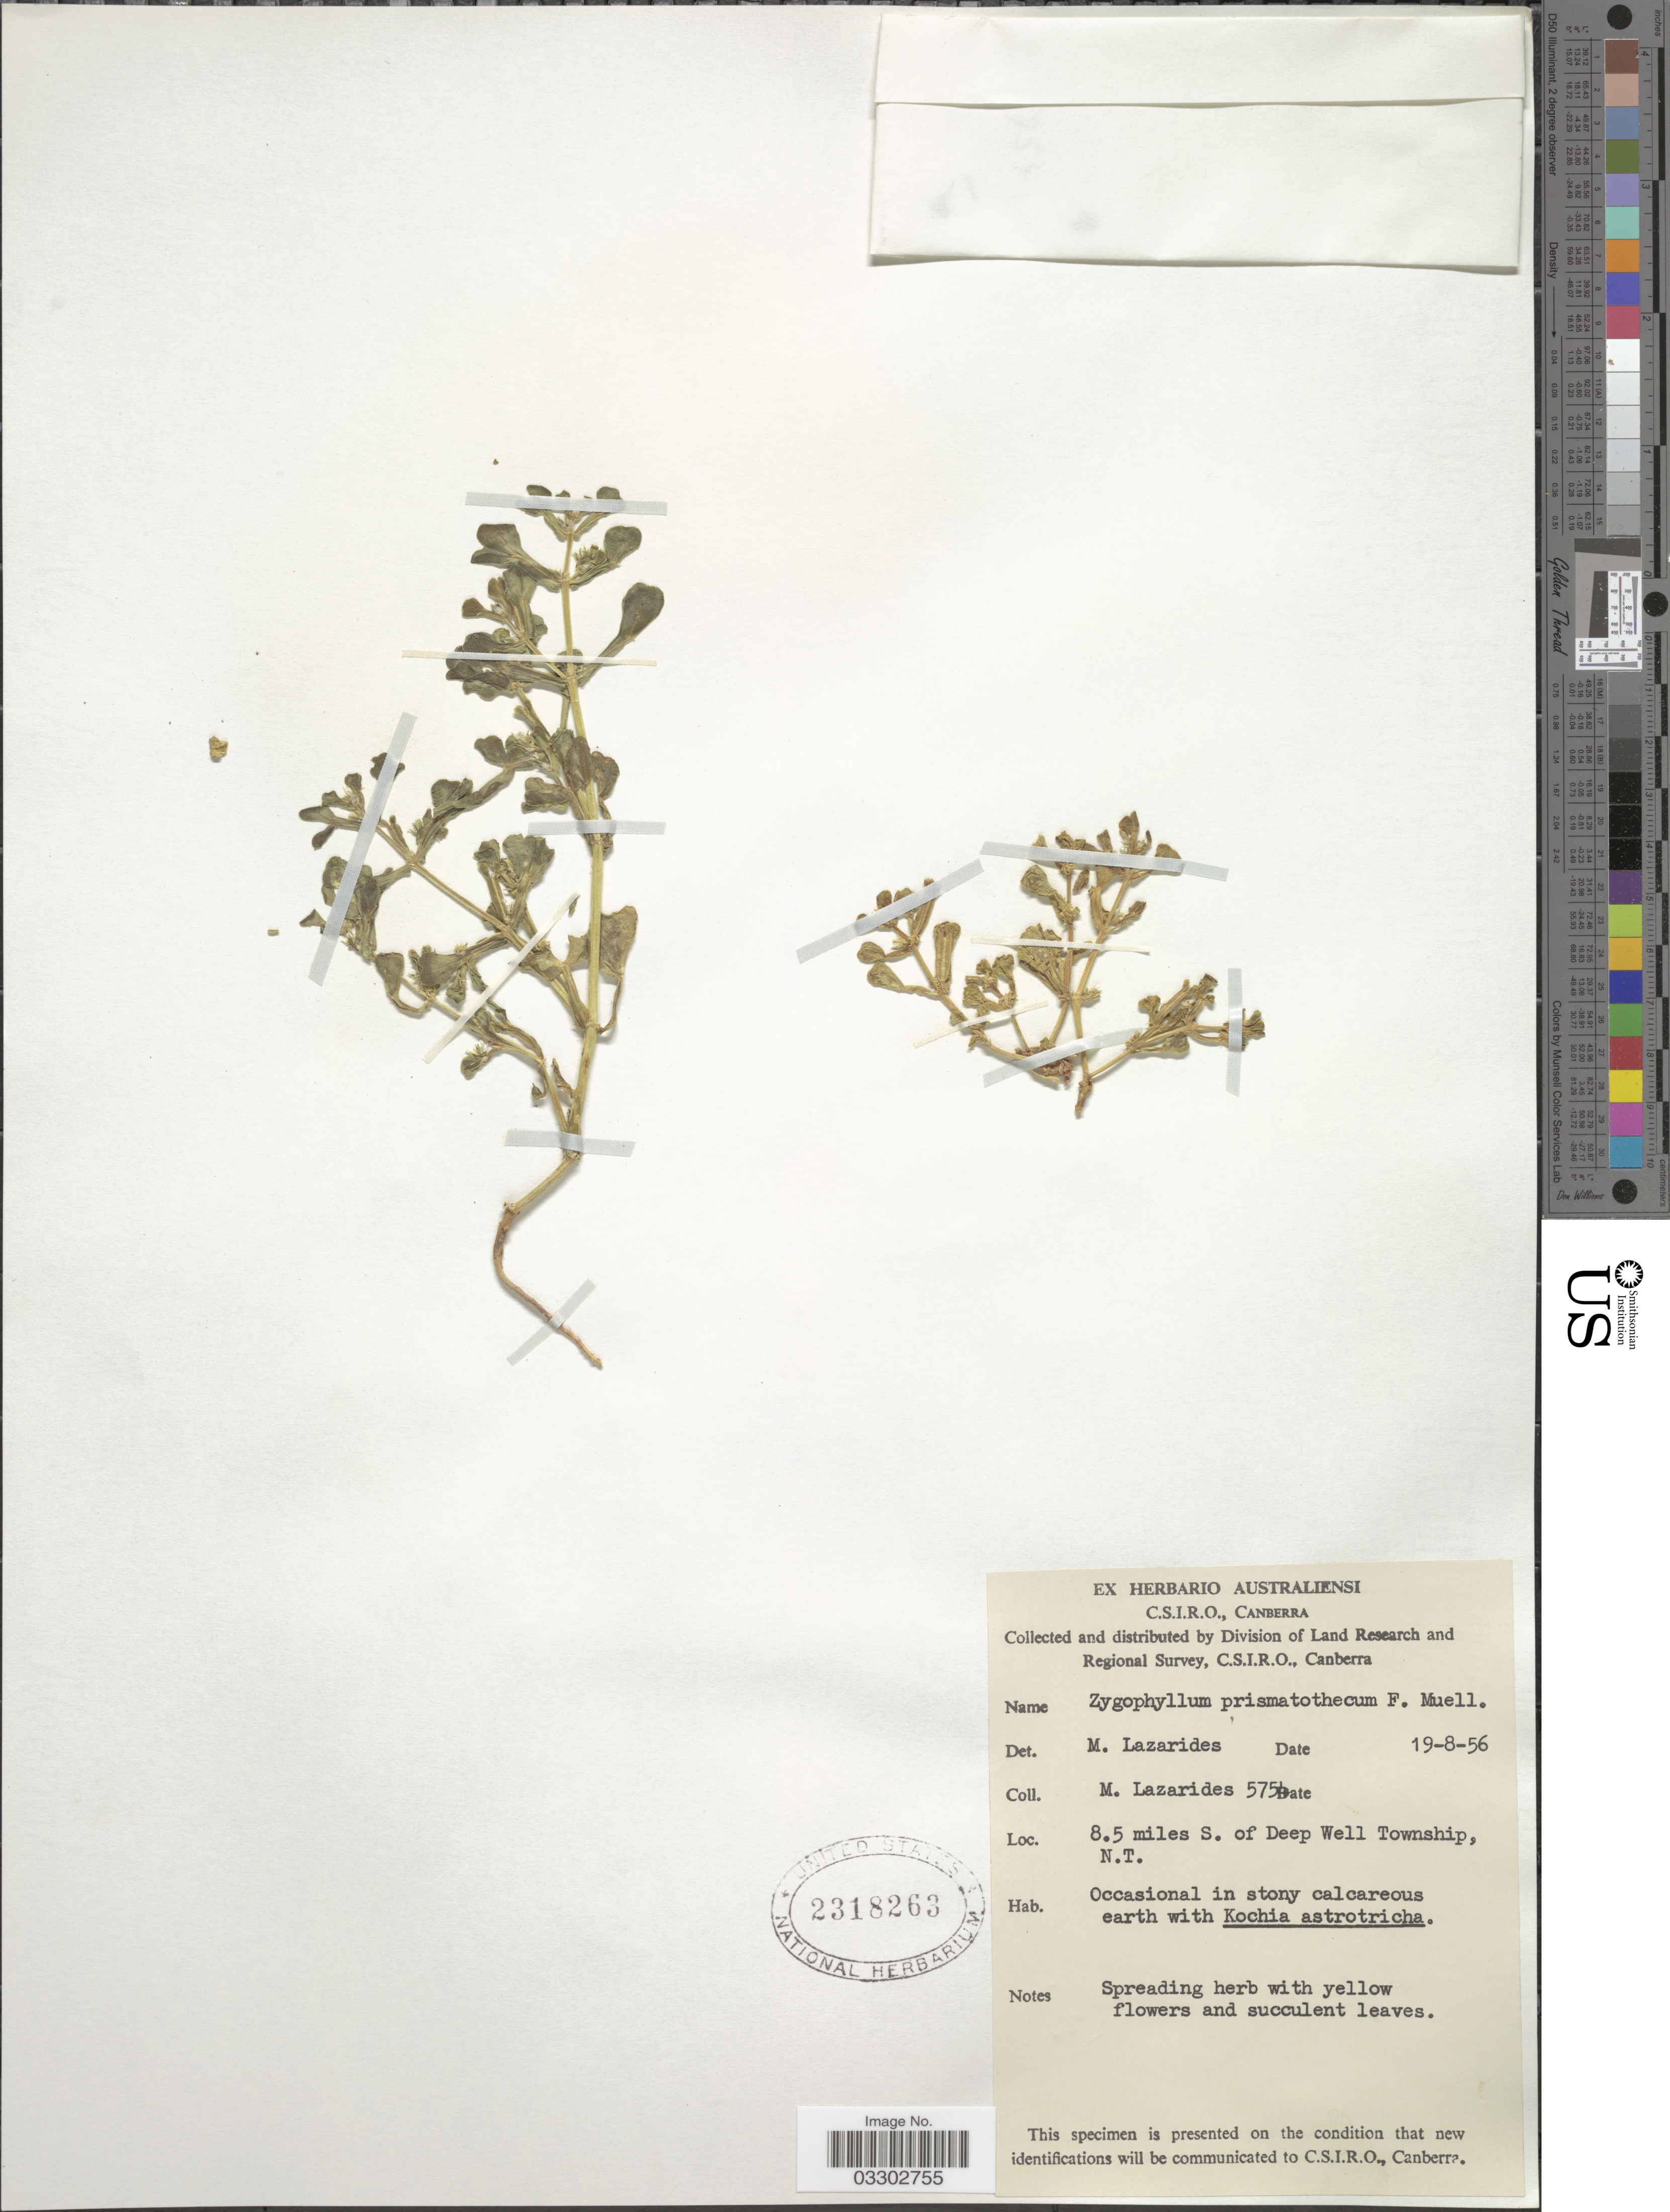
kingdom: Plantae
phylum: Tracheophyta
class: Magnoliopsida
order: Zygophyllales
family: Zygophyllaceae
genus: Roepera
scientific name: Roepera prismatotheca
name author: (F. Muell.) Beier & Thulin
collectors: M. Lazarides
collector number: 575*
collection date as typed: Transcribed d/m/y: 19/8/56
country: Australia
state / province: Northern Territory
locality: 8.5 miles S. of Deep Well Township.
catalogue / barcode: US 2318263